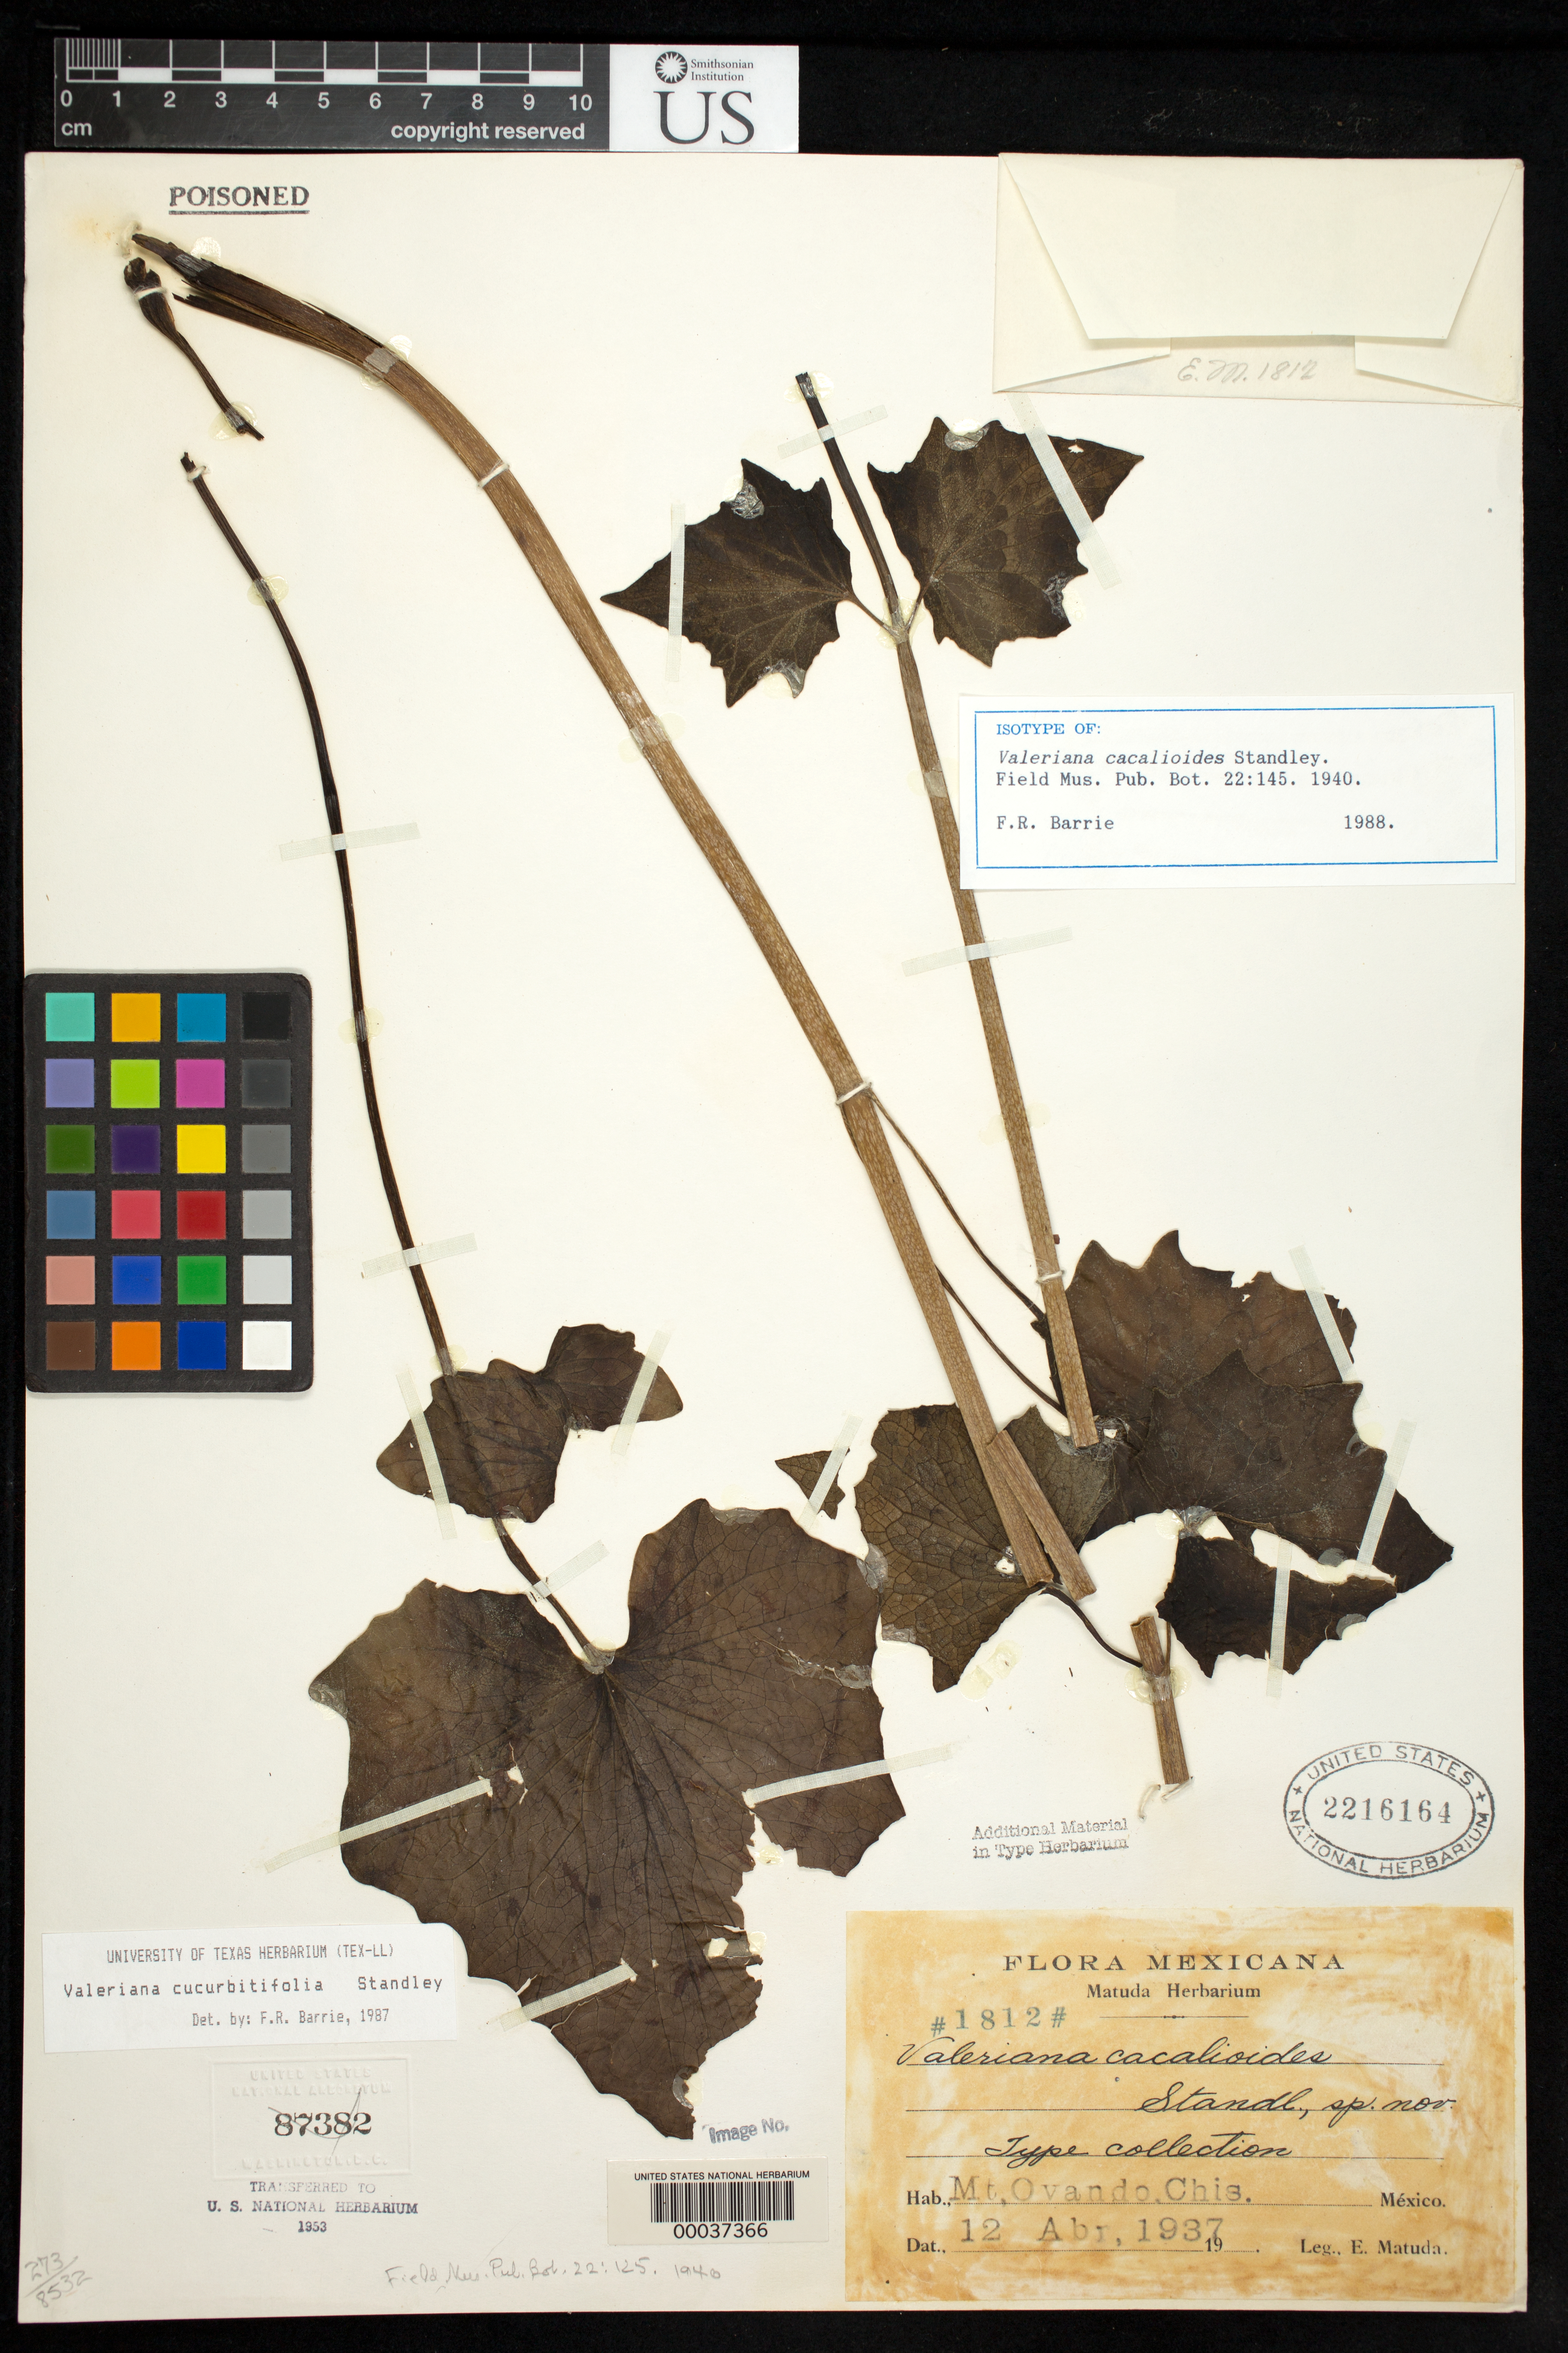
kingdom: Plantae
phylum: Tracheophyta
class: Magnoliopsida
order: Dipsacales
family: Caprifoliaceae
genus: Valeriana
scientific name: Valeriana cacalioides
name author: Standl.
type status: Isotype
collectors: E. Matuda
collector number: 1812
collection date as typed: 12 Apr 1937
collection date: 1937-04-12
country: Mexico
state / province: Chiapas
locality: Mt. Ovando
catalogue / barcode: US 2216164